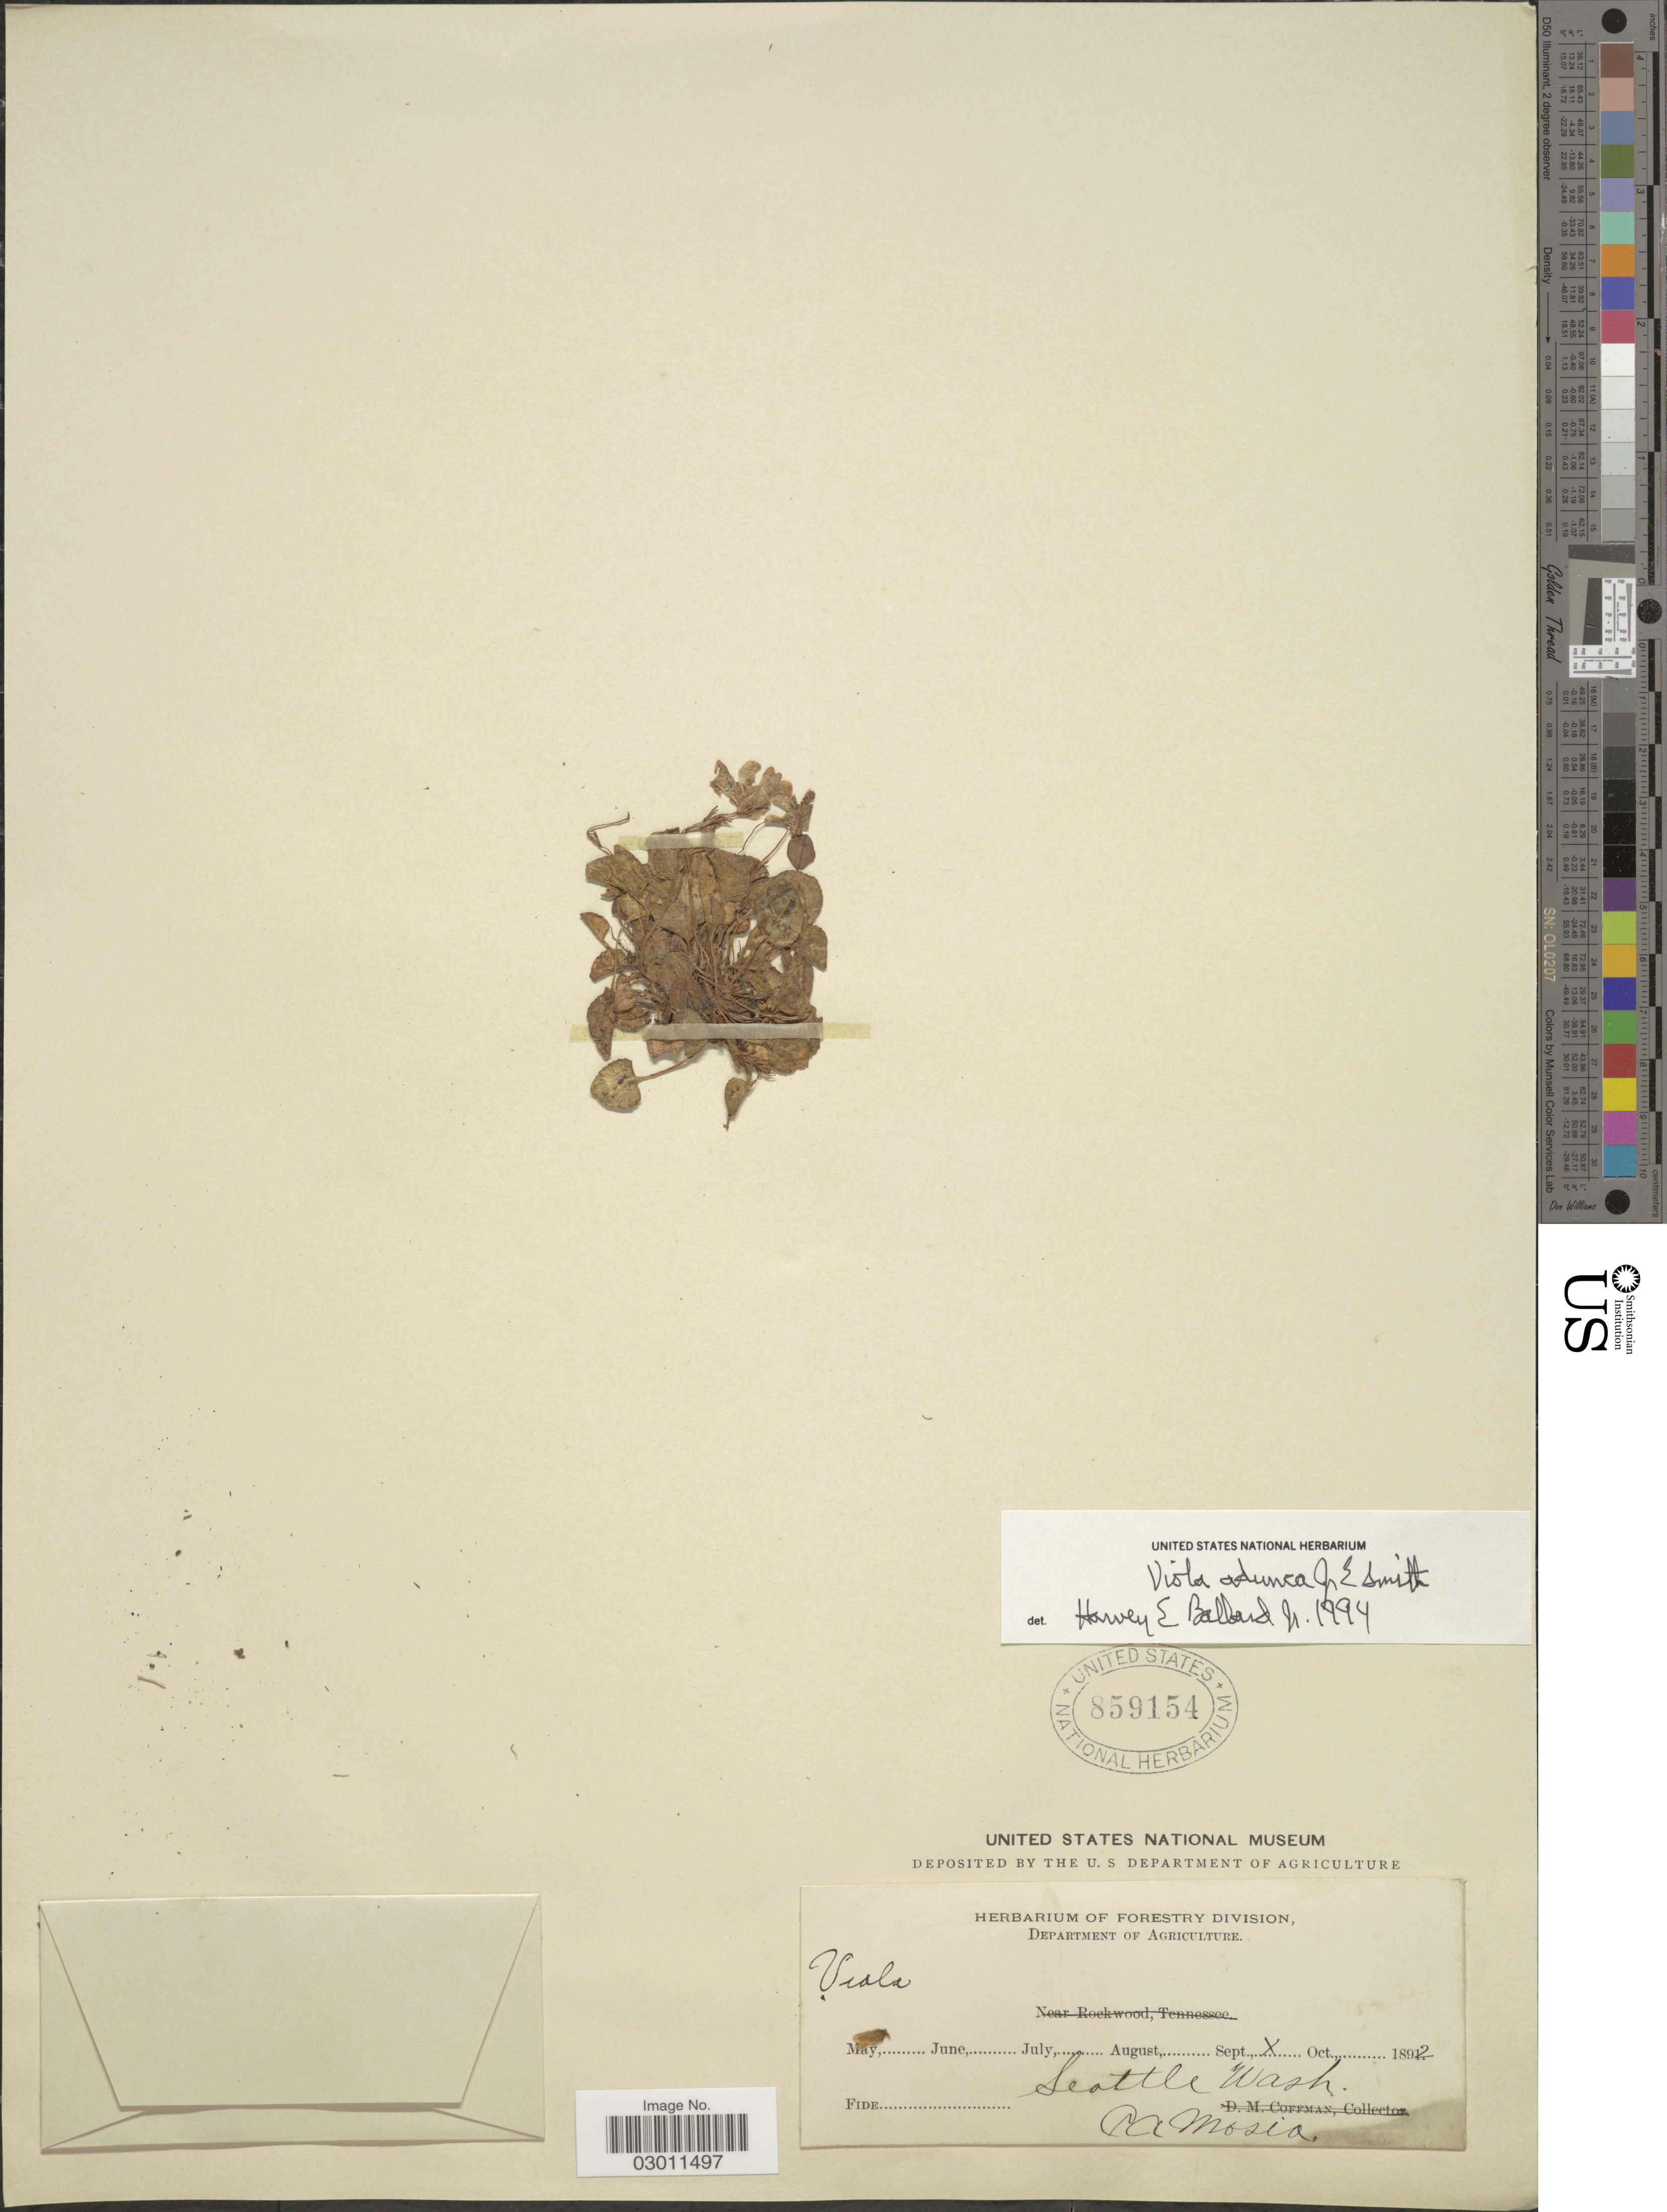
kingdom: Plantae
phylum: Tracheophyta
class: Magnoliopsida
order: Malpighiales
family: Violaceae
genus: Viola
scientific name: Viola adunca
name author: Sm.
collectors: P. Mosia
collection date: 1892-09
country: United States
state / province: Washington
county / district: King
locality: Seattle, Wash.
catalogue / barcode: US 859154